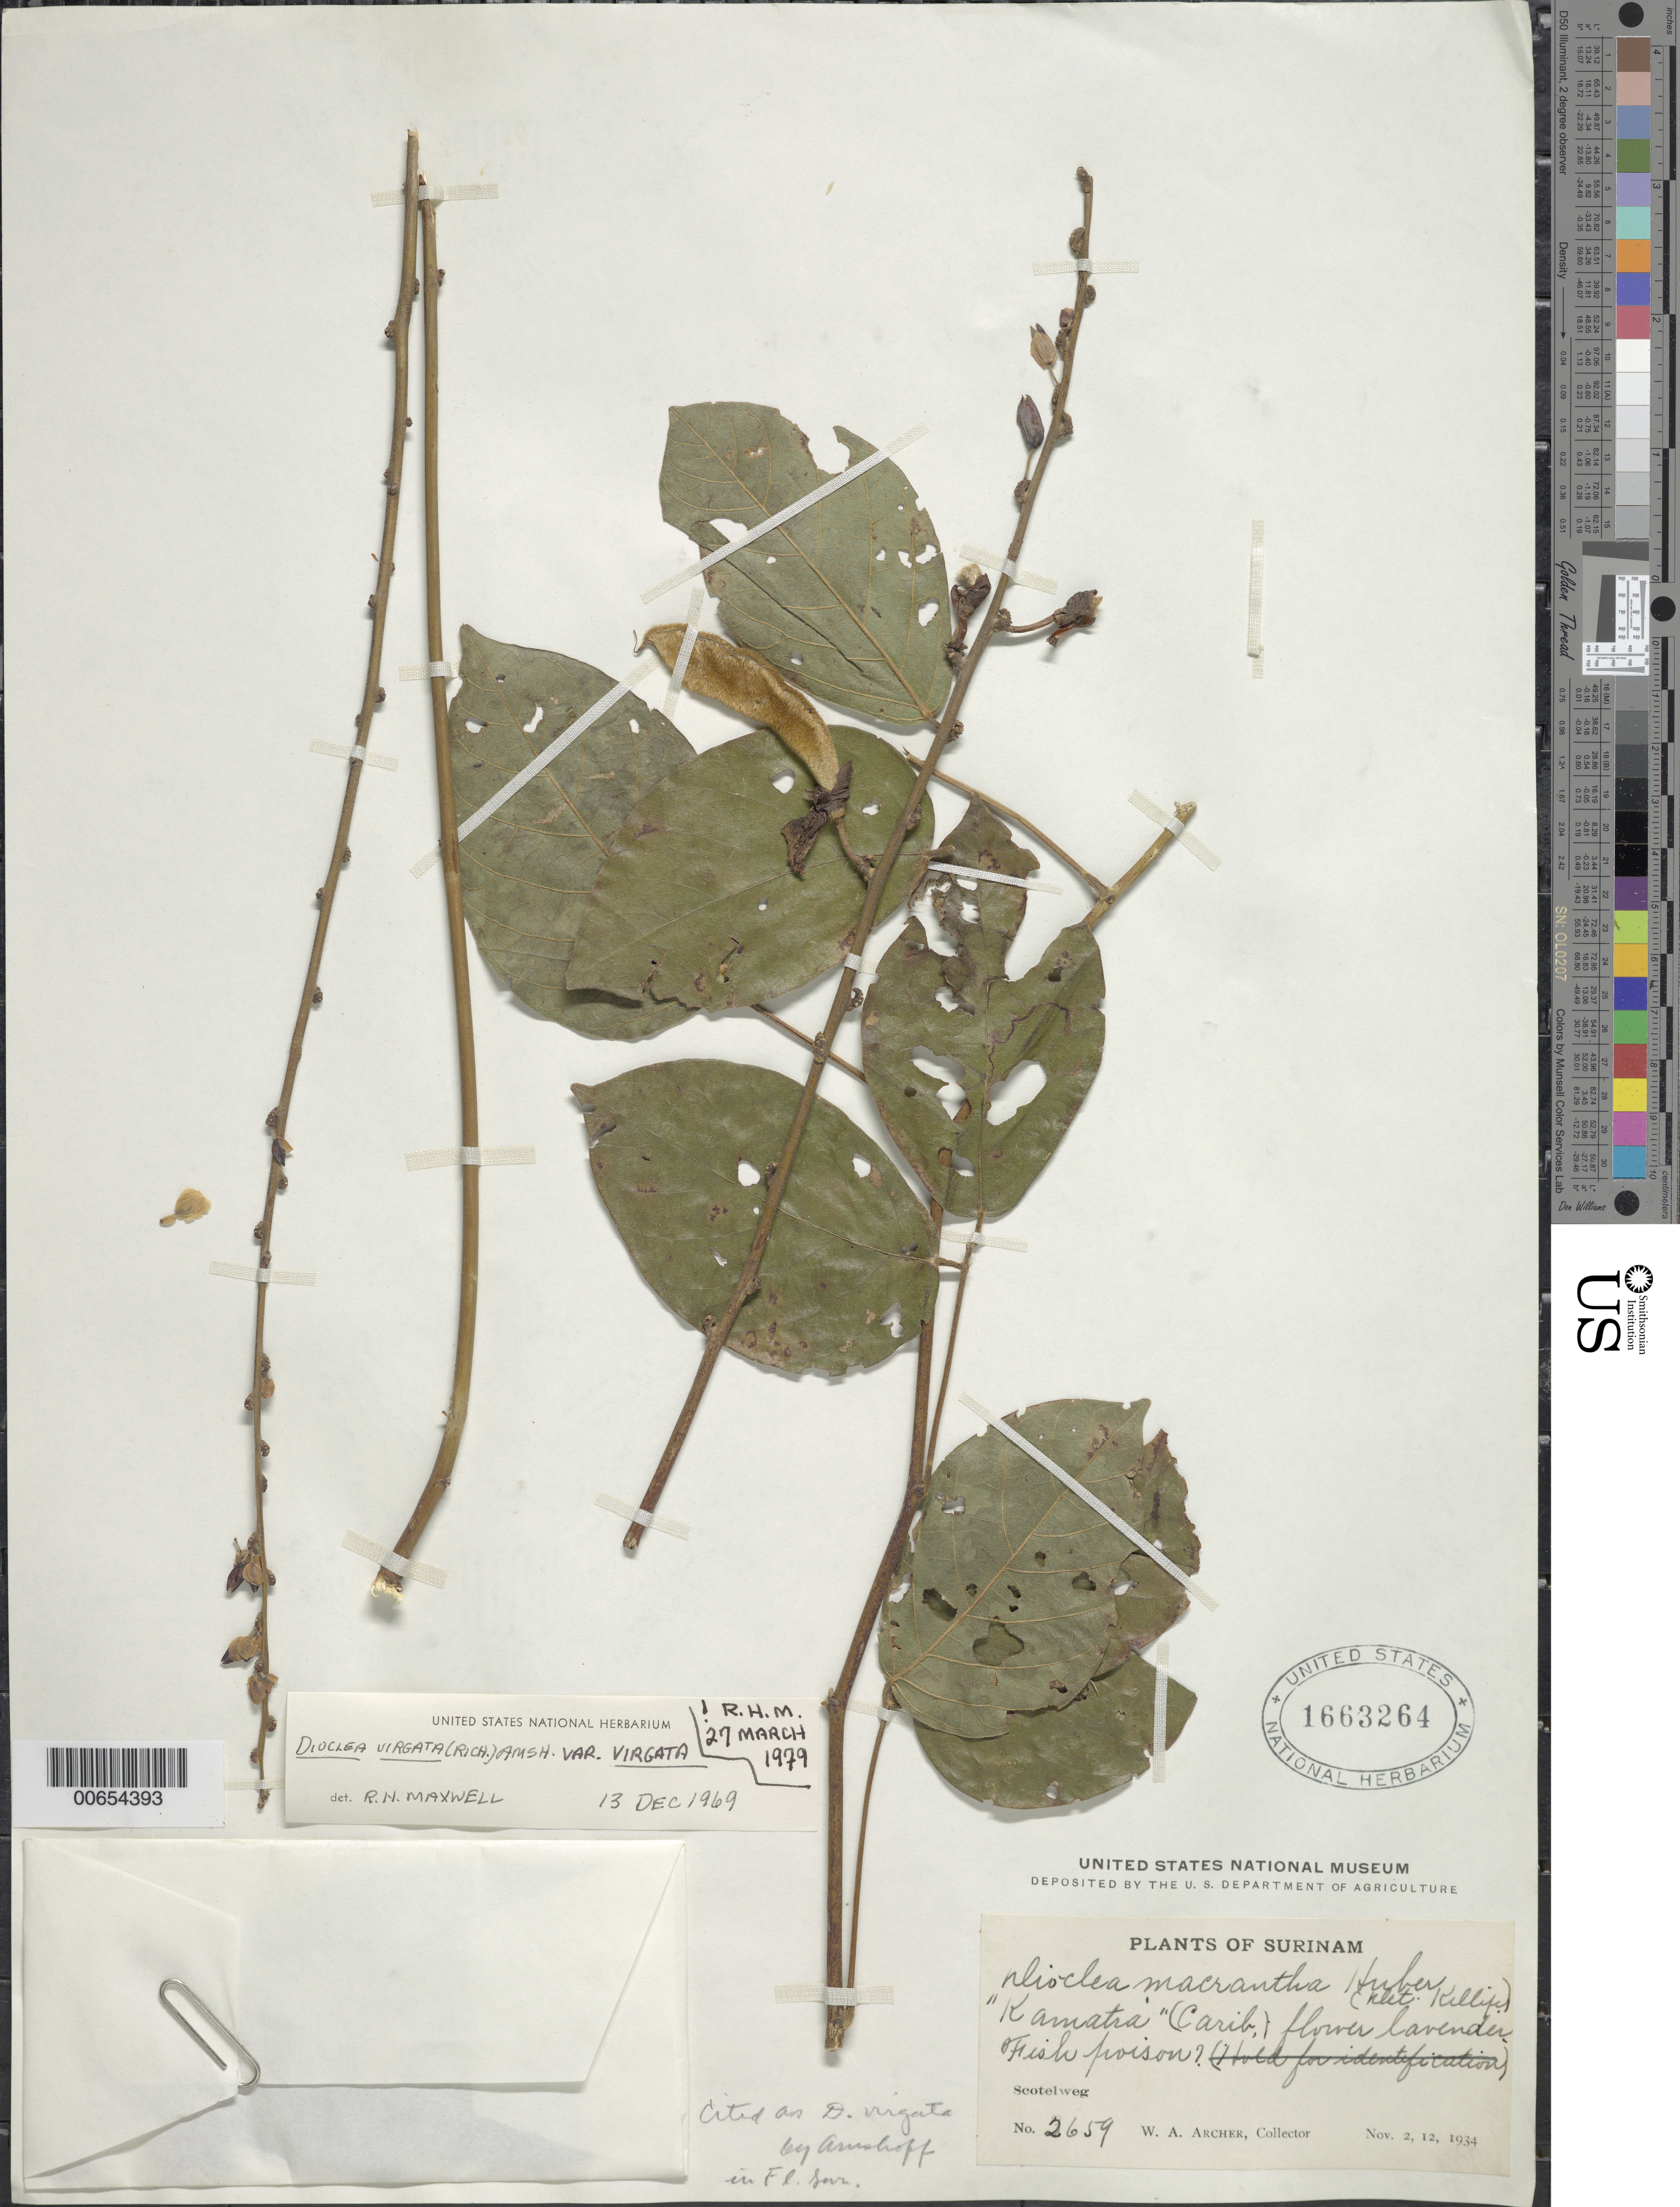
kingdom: Plantae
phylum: Tracheophyta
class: Magnoliopsida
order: Fabales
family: Fabaceae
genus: Dioclea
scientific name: Dioclea virgata var. virgata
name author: (Rich.) Amshoff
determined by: Maxwell, R. H., (JEF), Indiana University Southeast (UNITED STATES)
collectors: W. A. Archer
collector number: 2659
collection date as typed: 2-Nov-34 or 12-Nov-34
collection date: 1934-11-02 or 1934-11-12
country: Suriname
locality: Scotelweg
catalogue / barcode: US 1663264